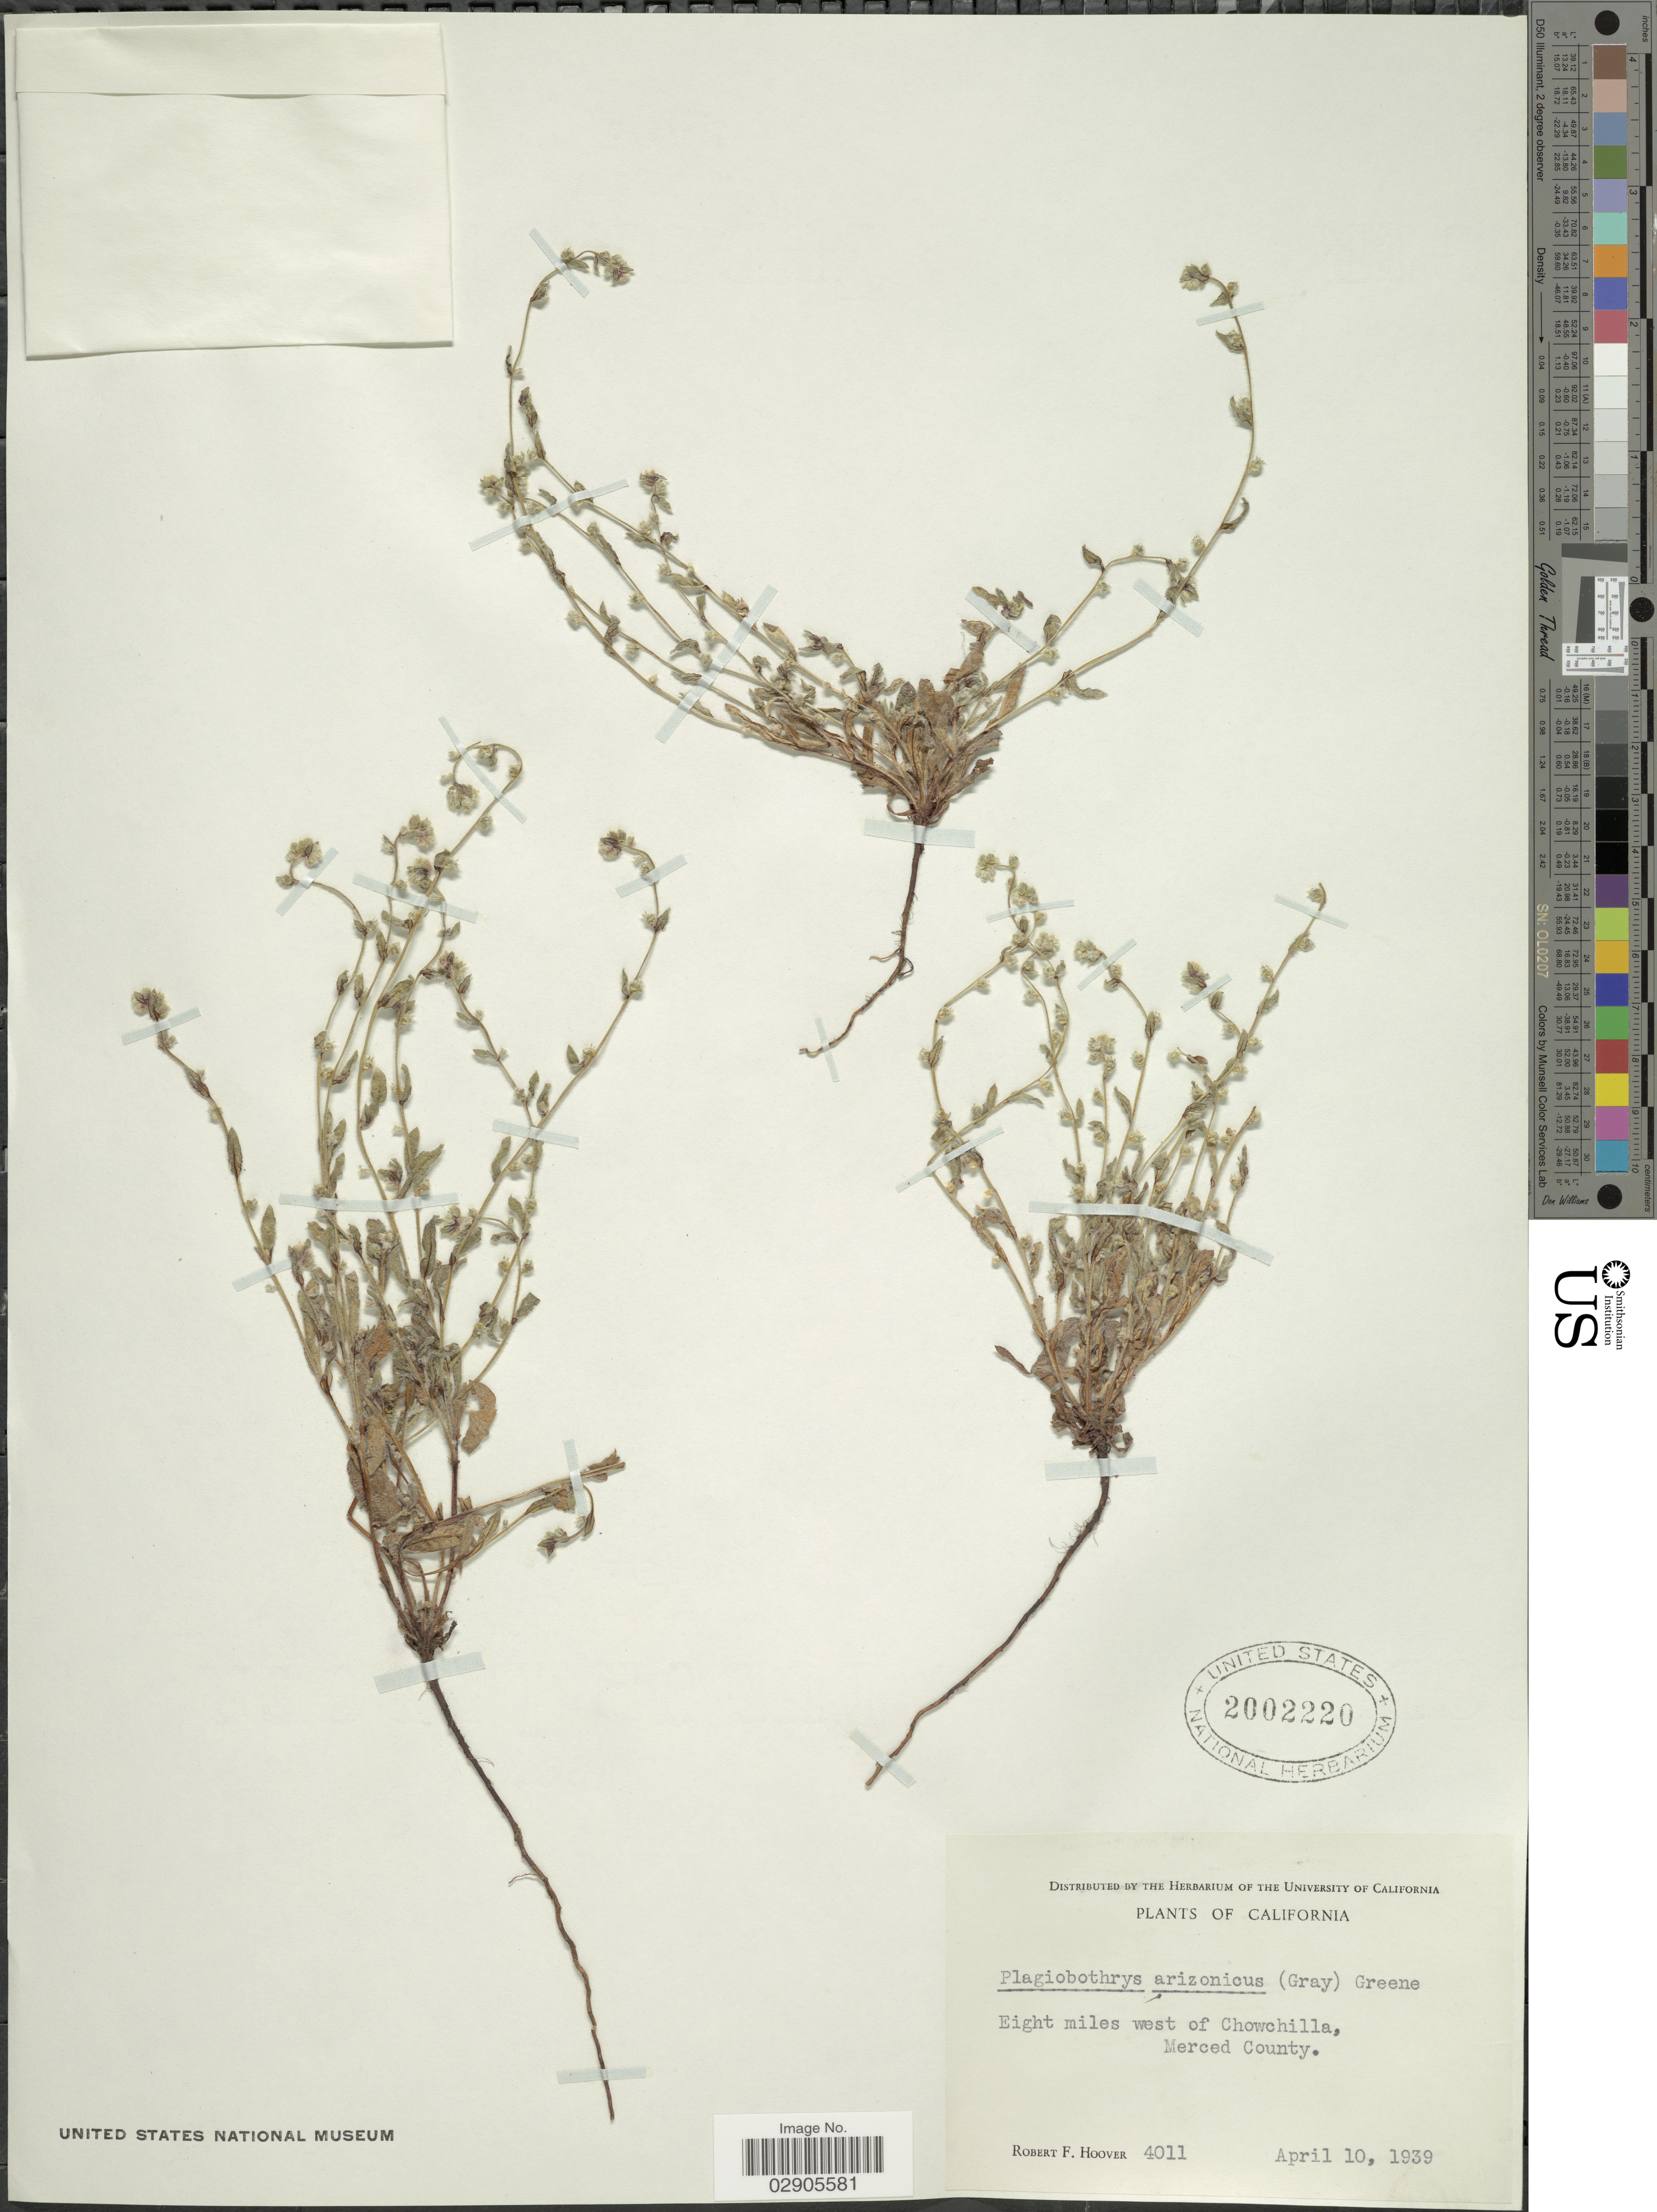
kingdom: Plantae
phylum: Tracheophyta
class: Magnoliopsida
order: Boraginales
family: Boraginaceae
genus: Plagiobothrys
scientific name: Plagiobothrys arizonicus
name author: (A. Gray) Greene ex A. Gray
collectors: R. F. Hoover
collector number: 4011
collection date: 1939-04-10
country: United States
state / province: California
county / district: Merced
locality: Eight miles west of Chowchilla, Merced County.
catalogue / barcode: US 2002220